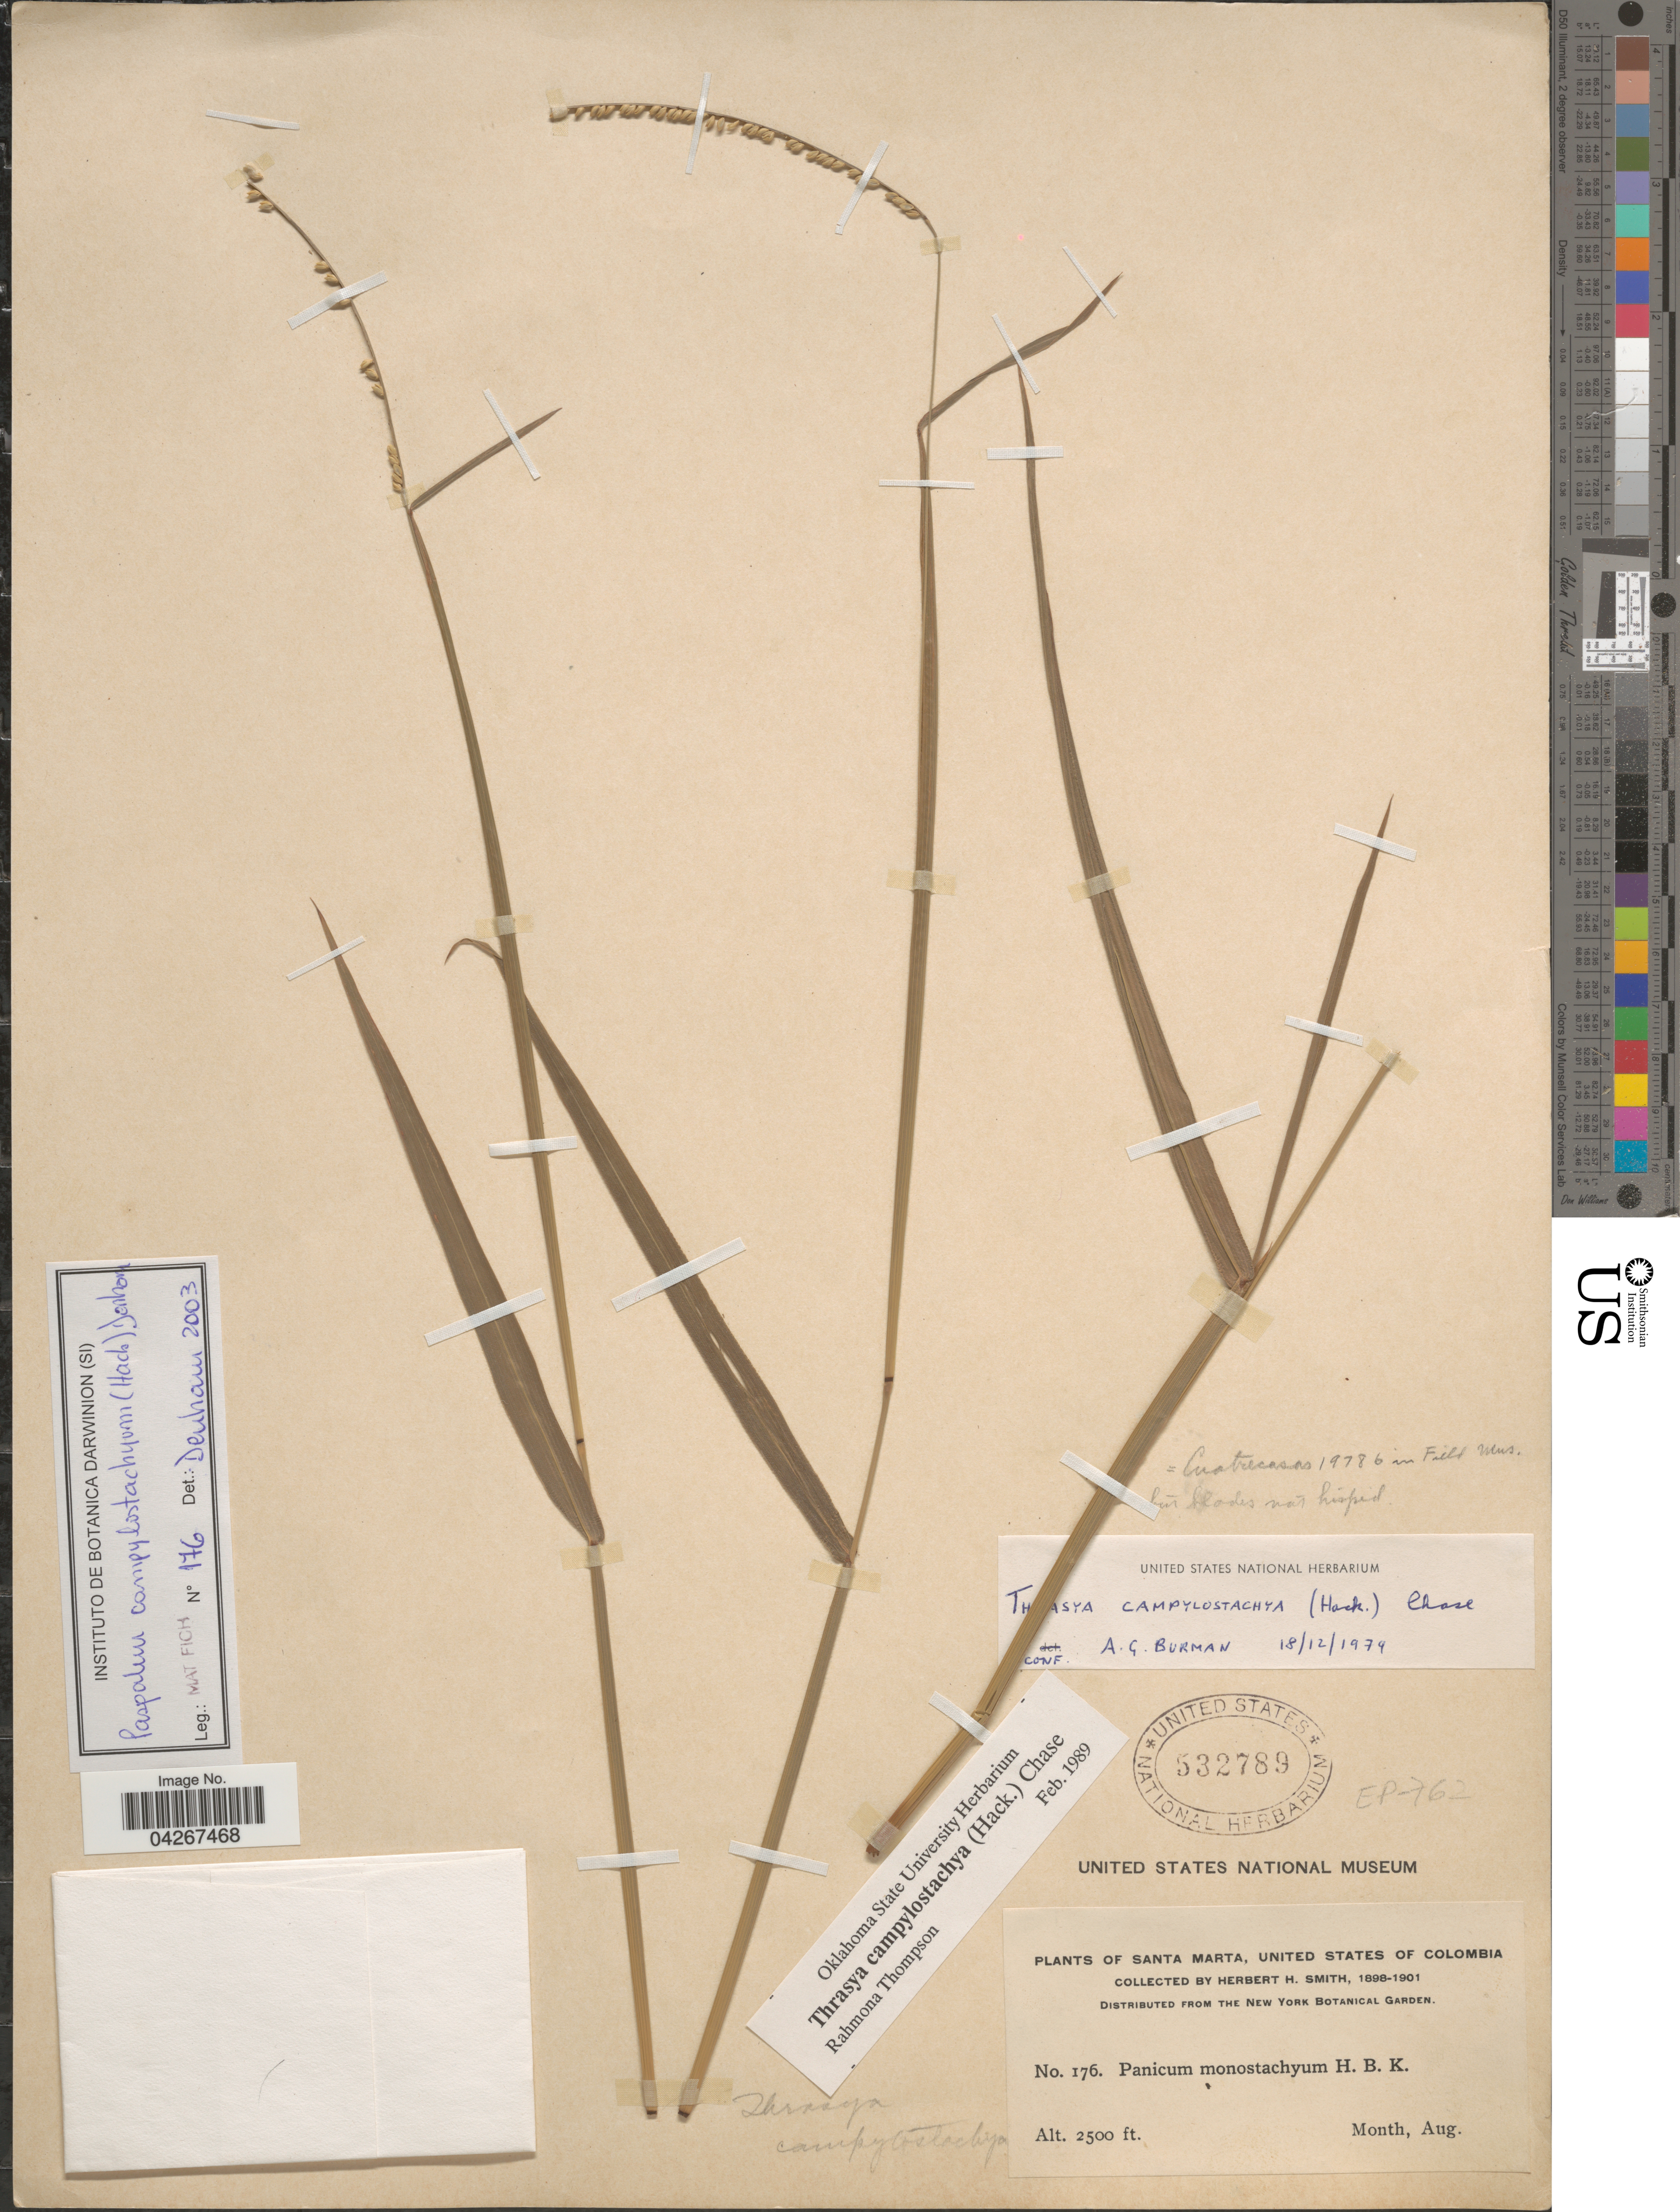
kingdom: Plantae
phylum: Tracheophyta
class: Liliopsida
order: Poales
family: Poaceae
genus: Paspalum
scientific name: Paspalum campylostachyum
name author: (Hack.) S. Denham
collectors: Herbert H. Smith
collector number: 176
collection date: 1898-08/1901-08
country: Colombia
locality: Santa Marta, United States of Colombia.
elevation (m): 762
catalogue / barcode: US 532789